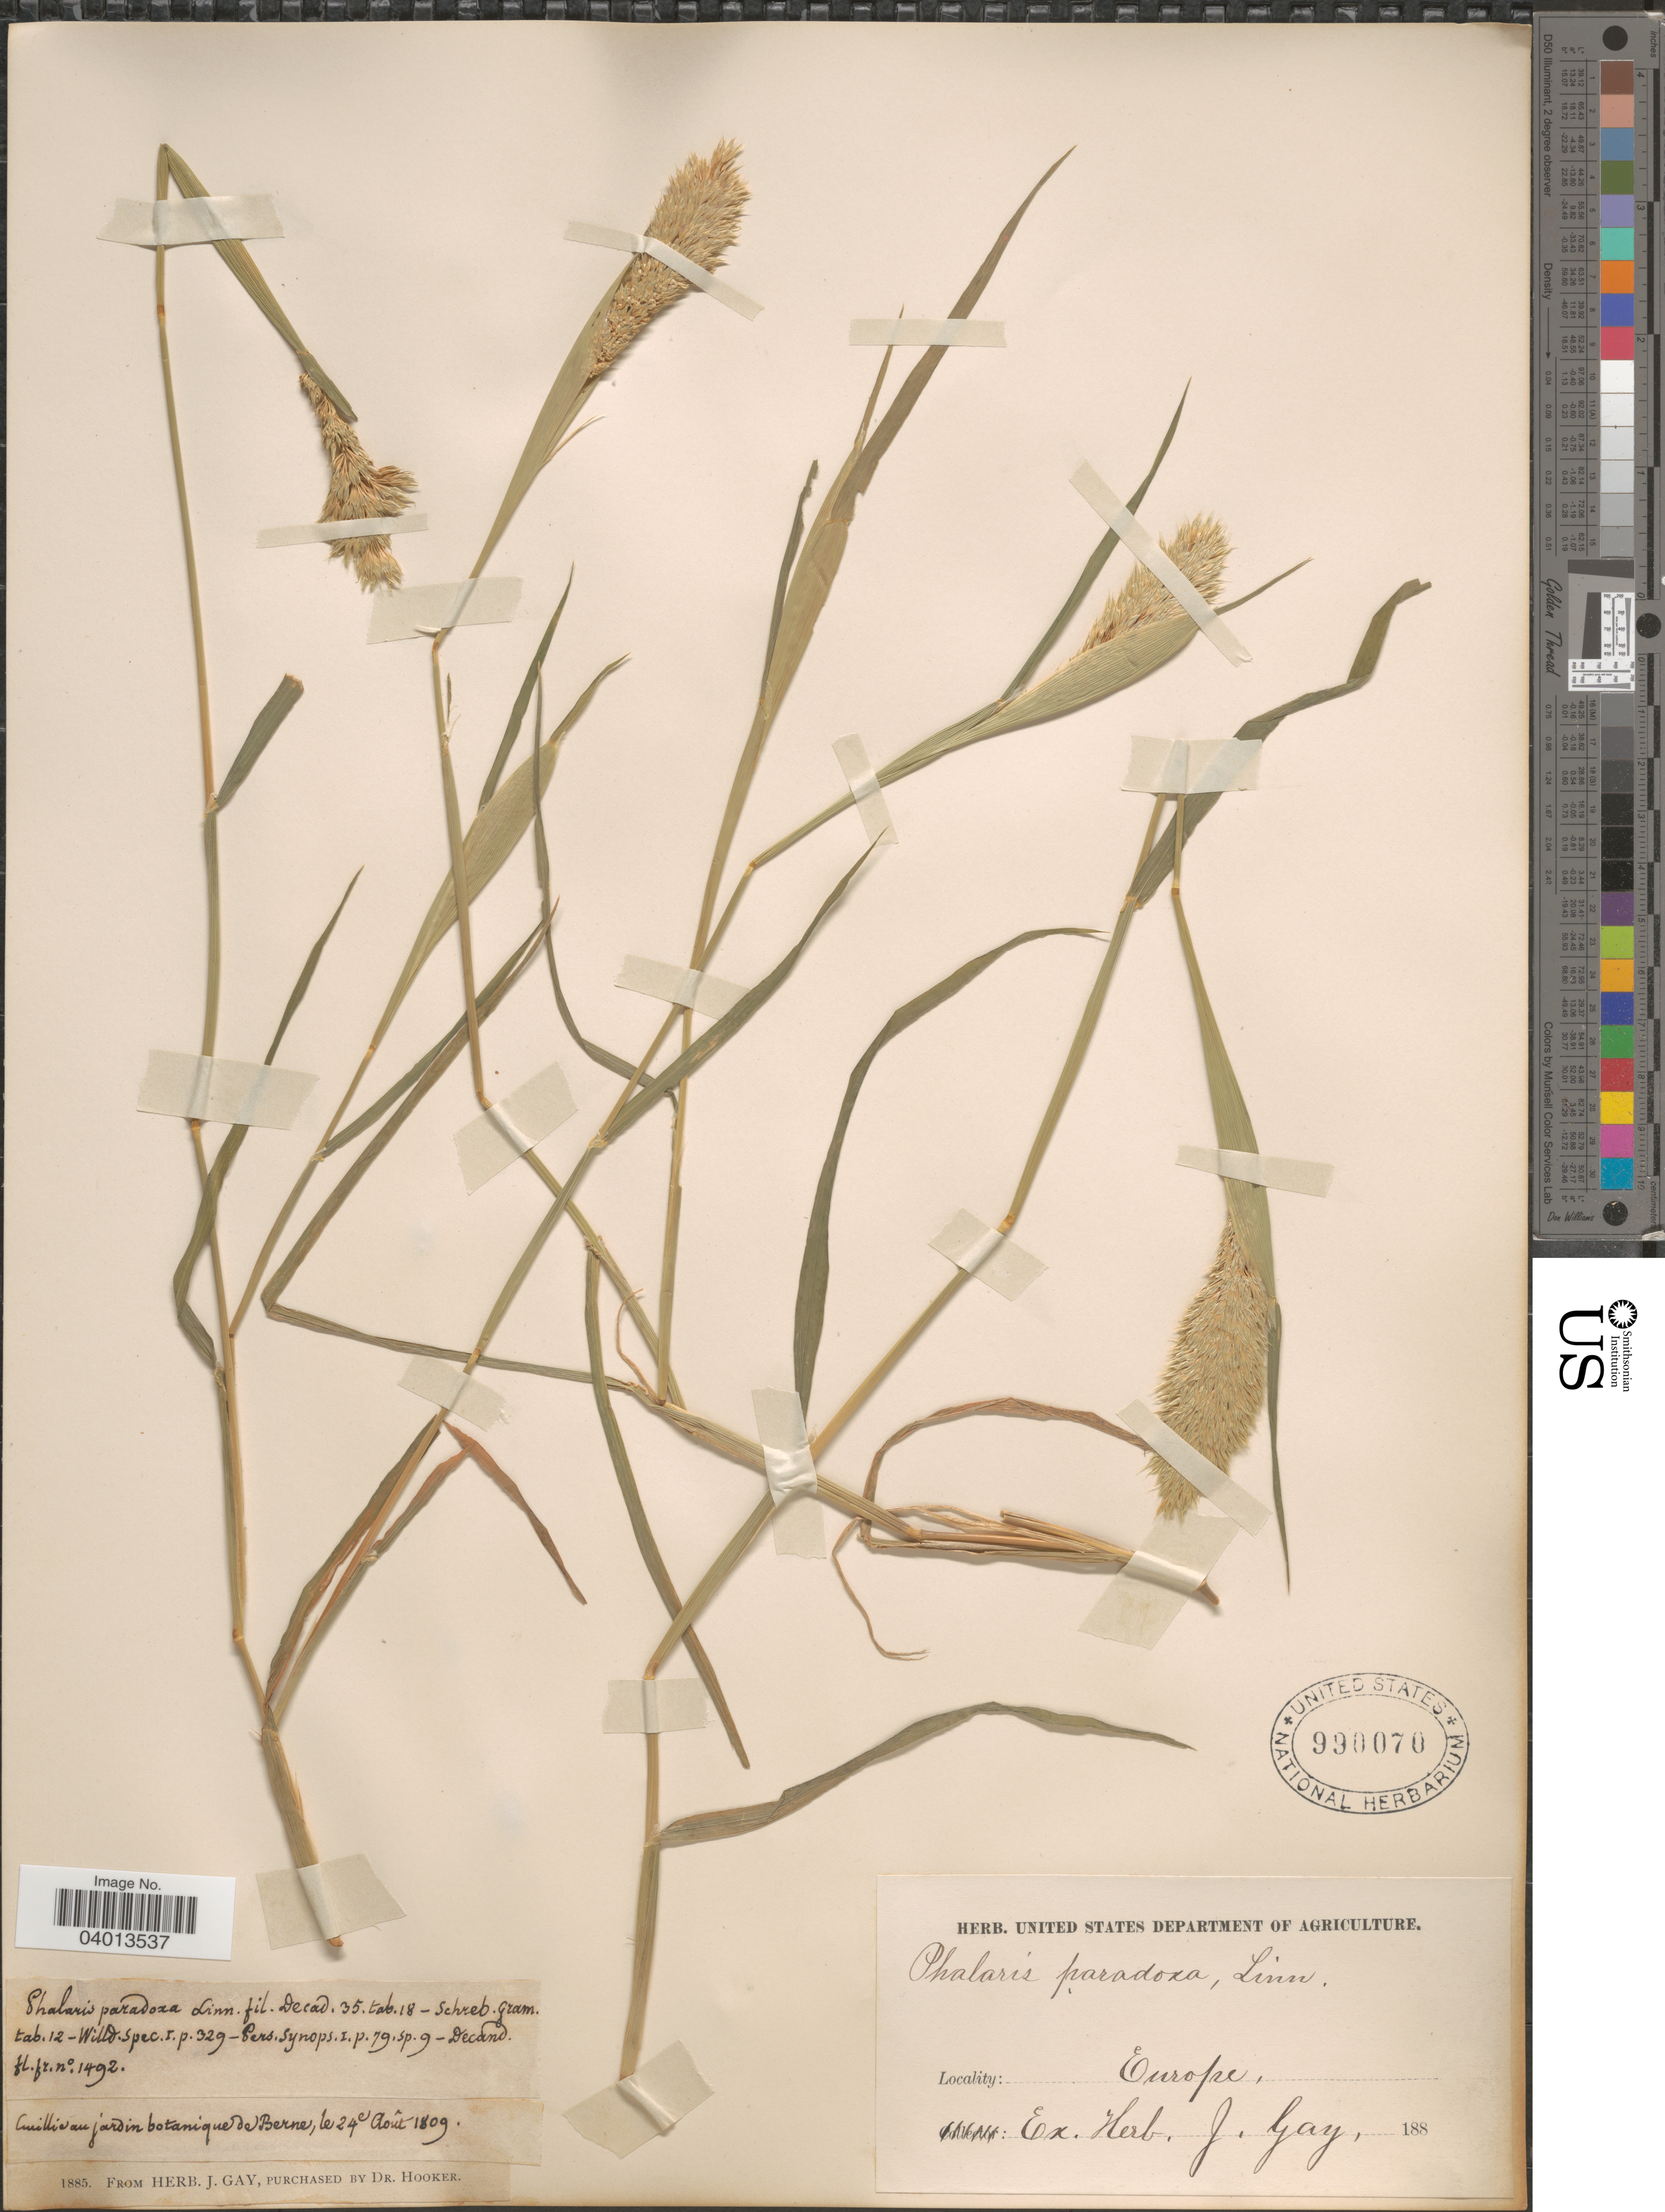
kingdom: Plantae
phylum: Tracheophyta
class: Liliopsida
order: Poales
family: Poaceae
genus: Phalaris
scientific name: Phalaris paradoxa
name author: L.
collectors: ex herb. J. Gay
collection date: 1809-08-24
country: Switzerland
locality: Europe. Cueilli au jardin botanique de Berne.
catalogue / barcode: US 990070